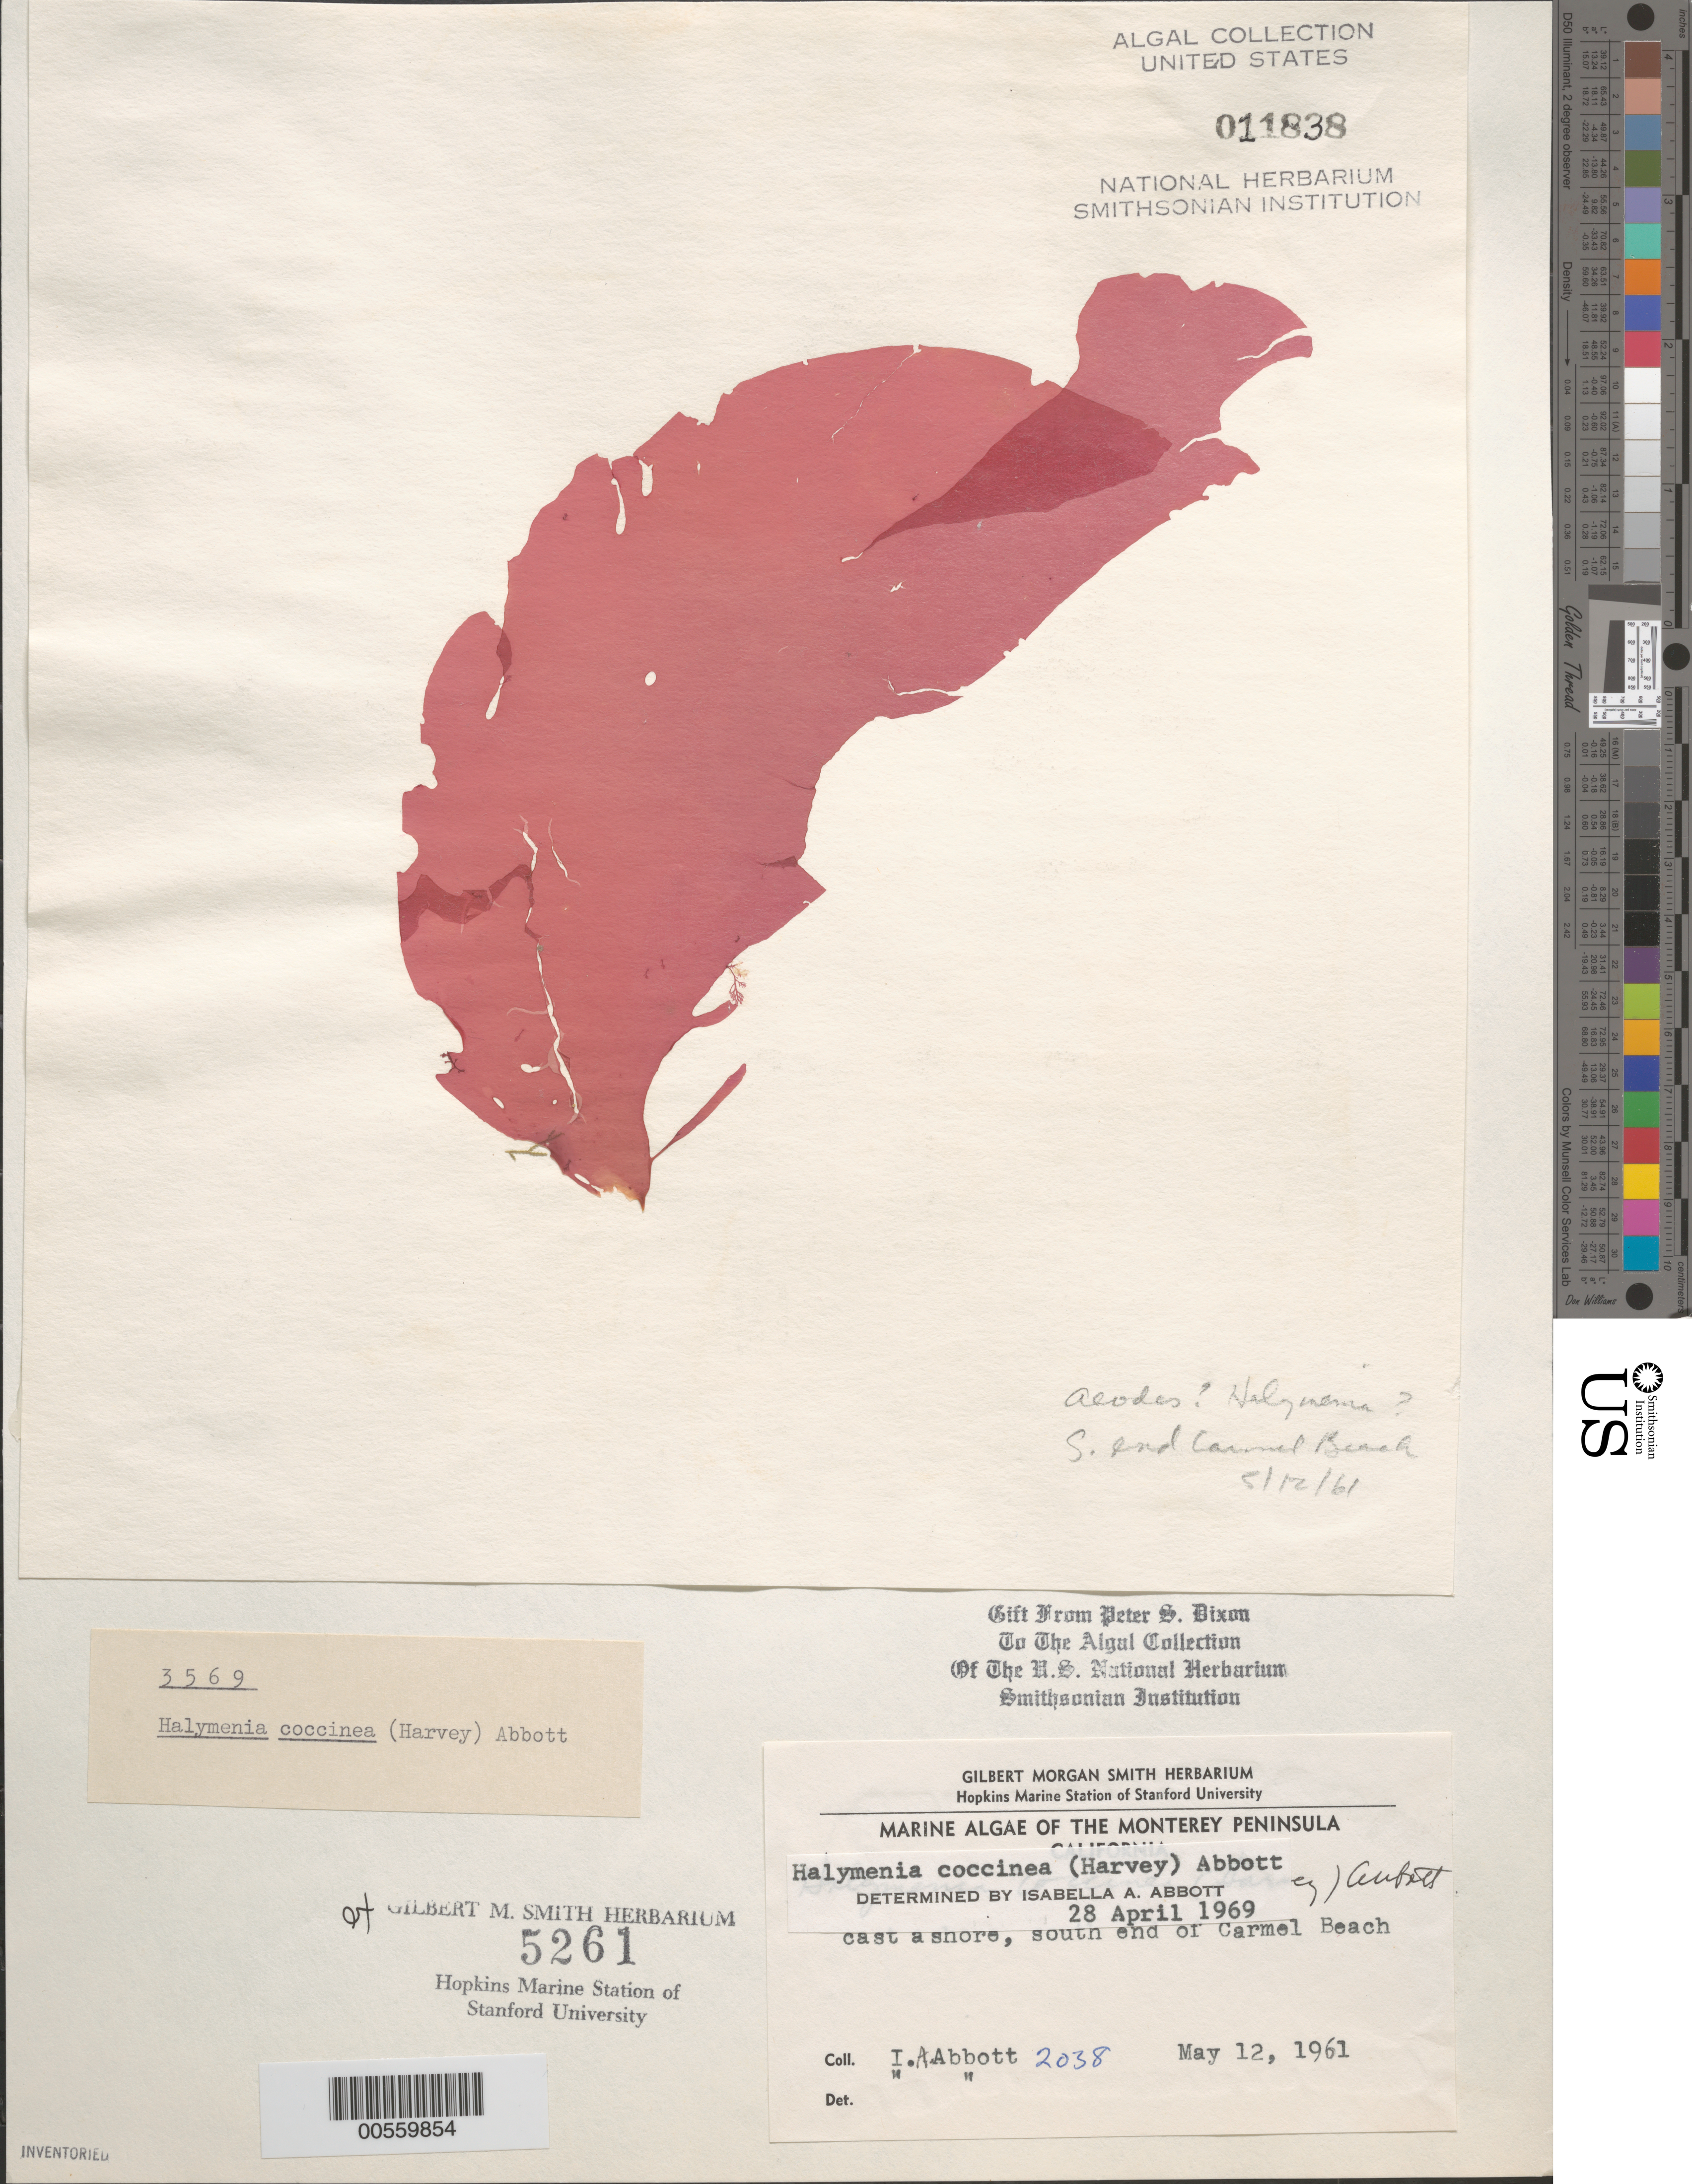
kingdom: Plantae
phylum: Rhodophyta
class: Florideophyceae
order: Gigartinales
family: Dumontiaceae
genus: Weeksia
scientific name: Weeksia coccinea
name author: (Harv.) S.C. Lindstrom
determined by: Algae name updating Project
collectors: I. A. Abbott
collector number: IAA 2038 & PSD 3569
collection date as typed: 12 May 1961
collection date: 1961-05-12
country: United States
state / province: California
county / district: Monterey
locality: Carmel Beach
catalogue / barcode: US 11838